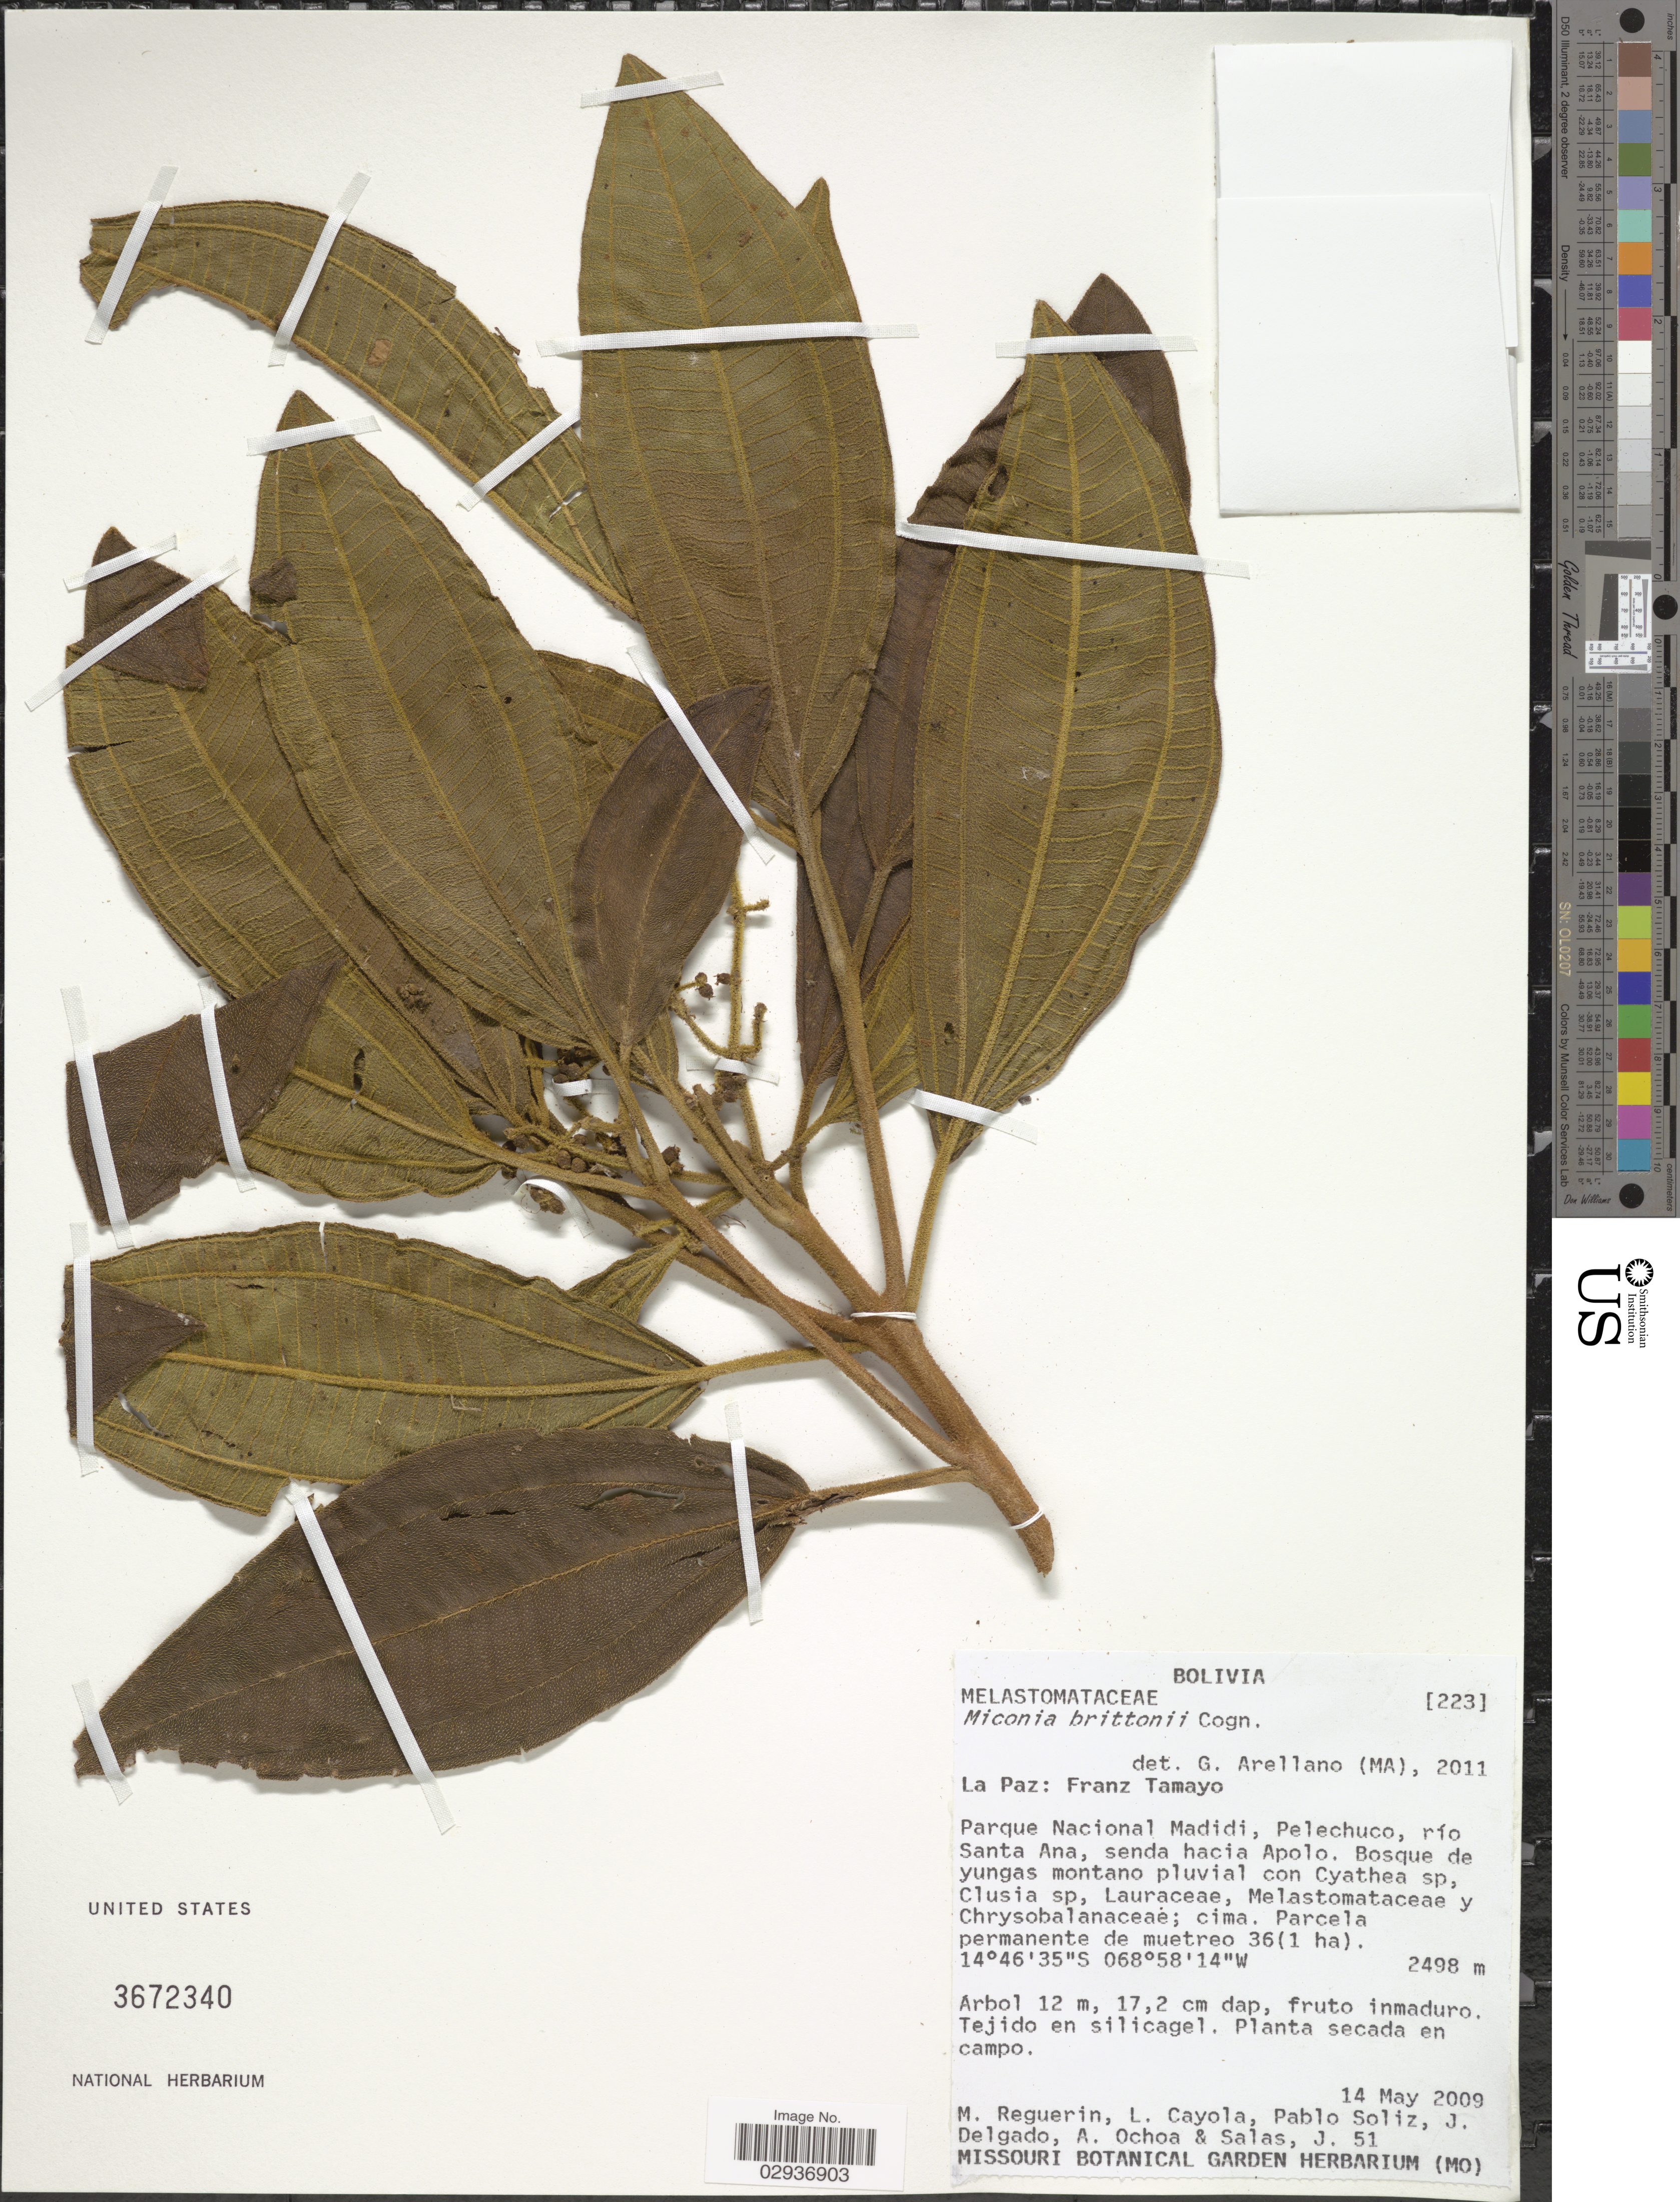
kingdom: Plantae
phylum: Tracheophyta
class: Magnoliopsida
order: Myrtales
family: Melastomataceae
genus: Miconia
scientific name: Miconia brittonii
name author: Cogn.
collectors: M. Reguerin, L. Cayola, P. Soliz, J. Delgado & et al.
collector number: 51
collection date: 2009-05-14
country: Bolivia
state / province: La Paz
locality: Franz Tamayo. Parque Nacional Madidi, Pelechuco, río Santa Ana, senda hacia Apolo.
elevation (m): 2498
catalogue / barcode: US 3672340